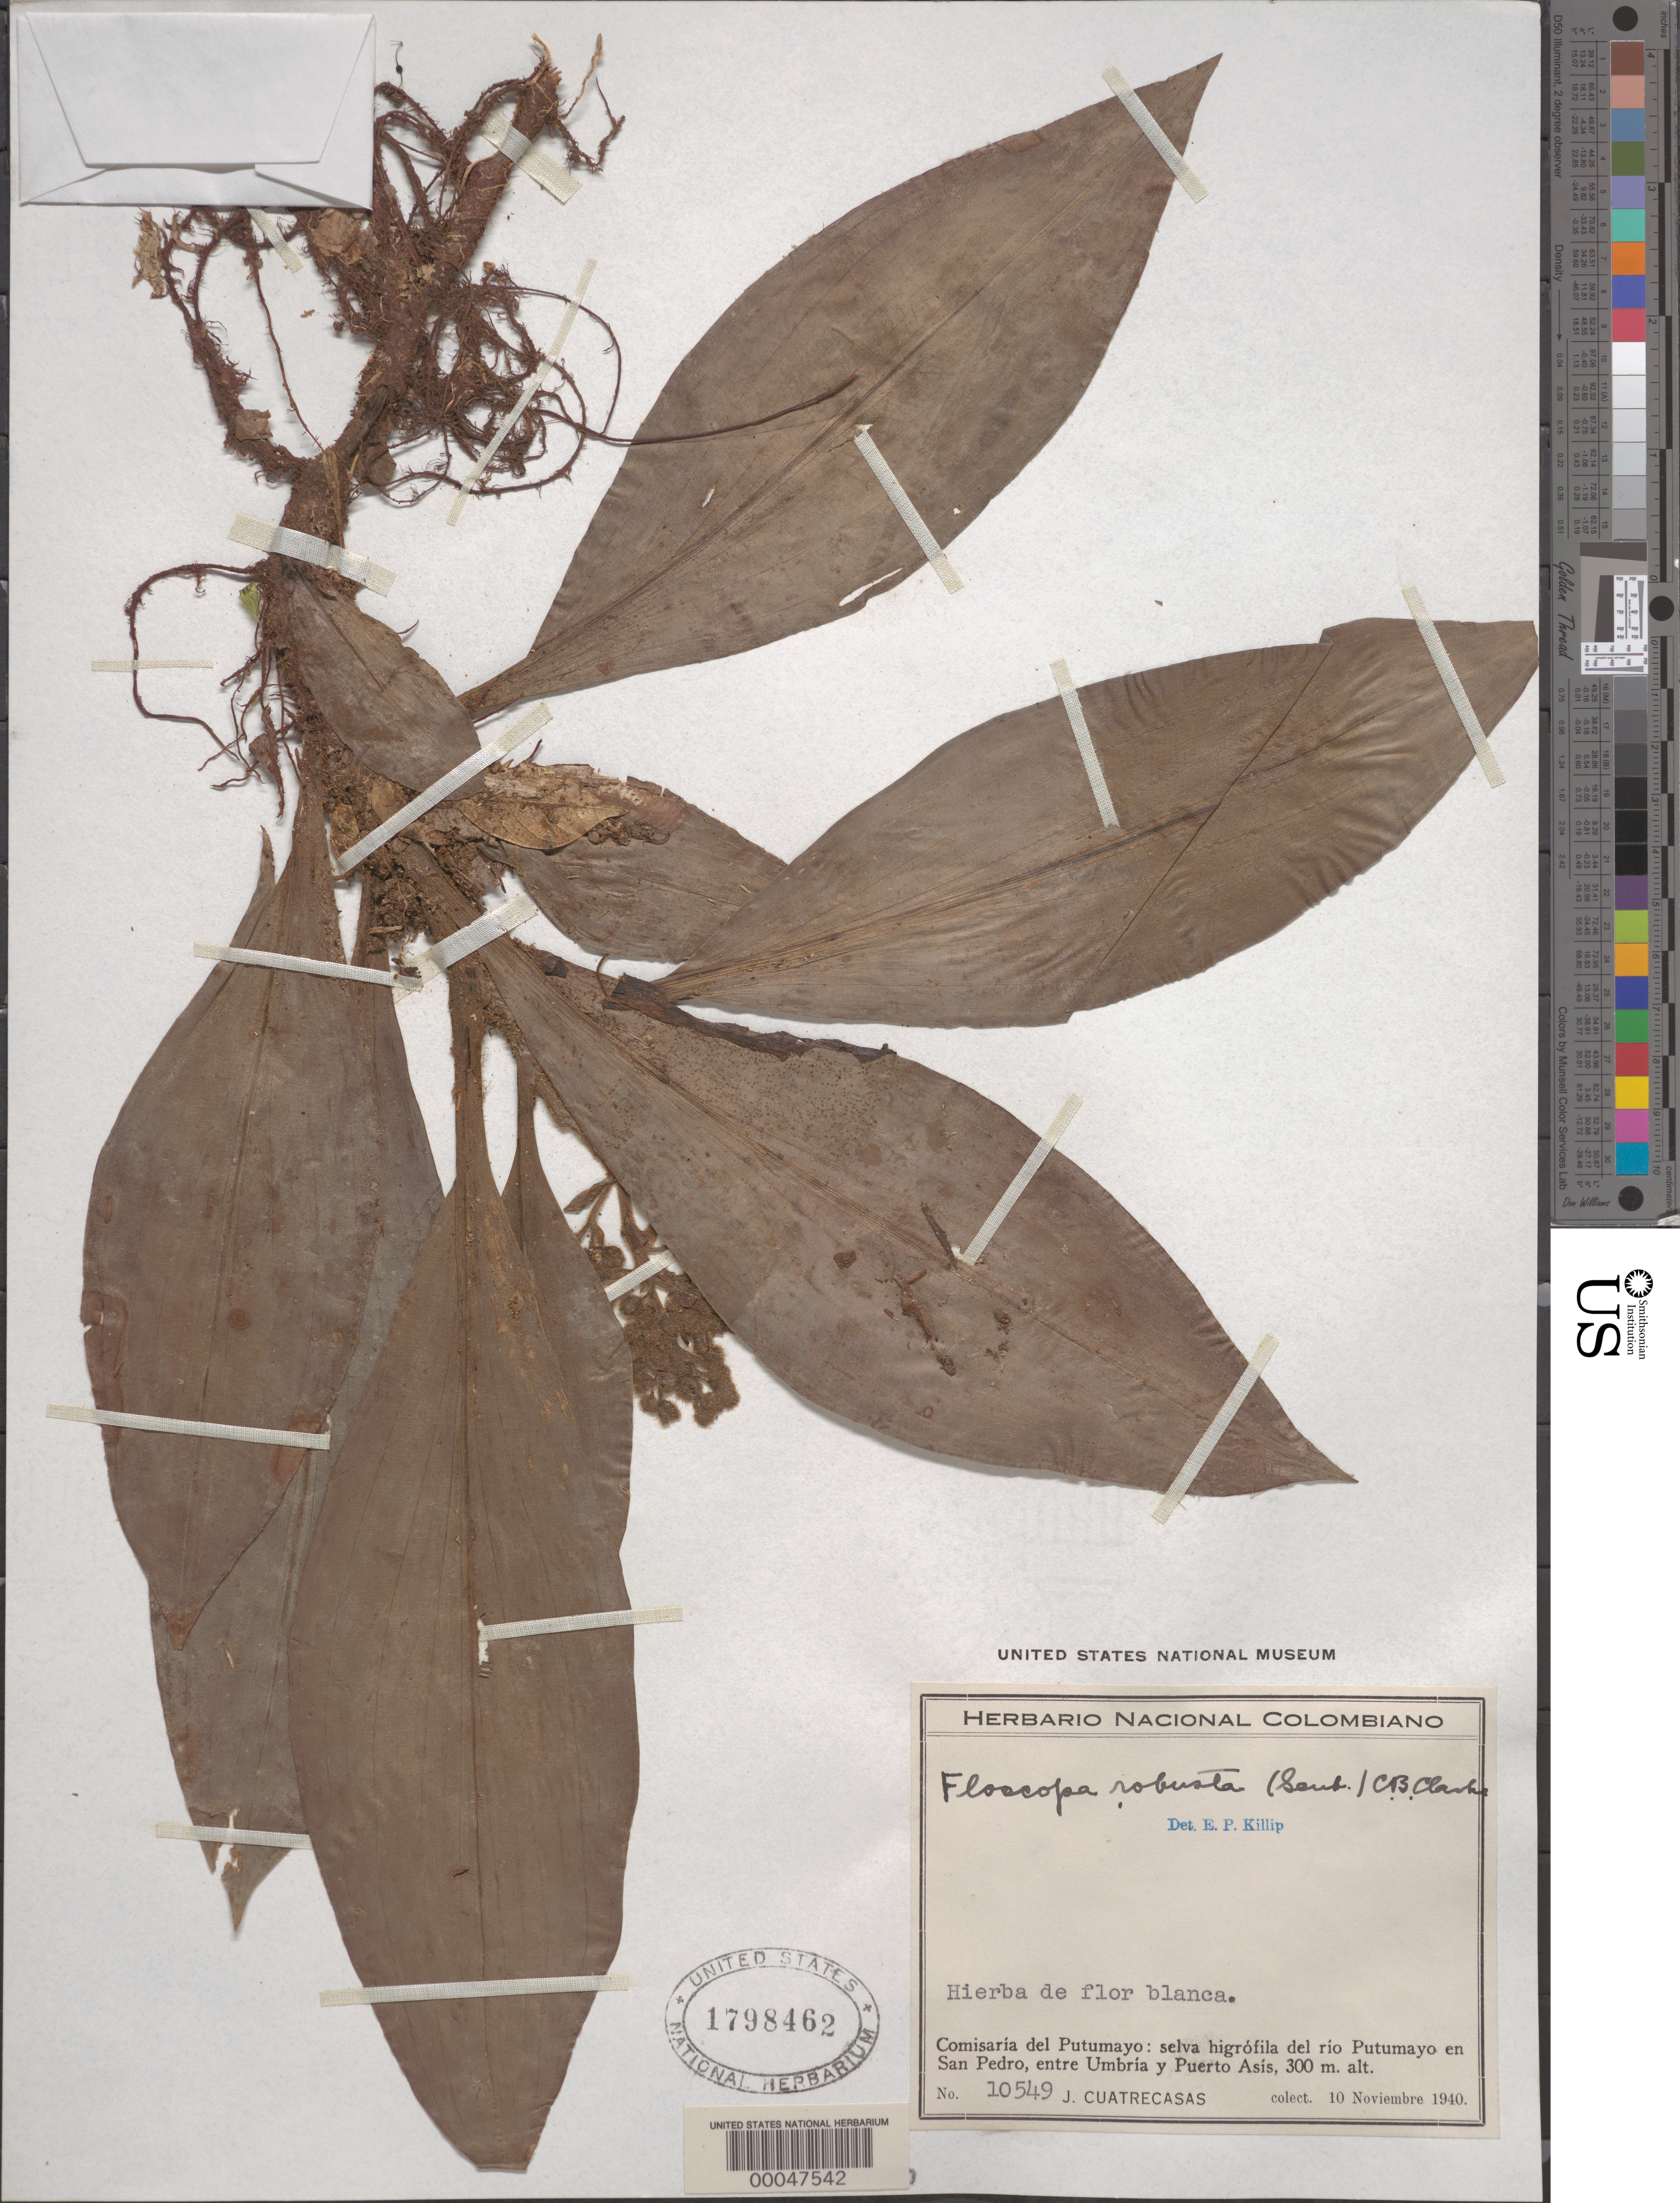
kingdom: Plantae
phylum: Tracheophyta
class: Liliopsida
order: Commelinales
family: Commelinaceae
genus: Floscopa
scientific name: Floscopa robusta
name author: (Seub.) C.B. Clarke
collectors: J. Cuatrecasas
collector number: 10549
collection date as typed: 10 Nov 1940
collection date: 1940-11-10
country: Colombia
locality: Rio Putumayo, between Umbria and Peurto Asis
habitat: Riverbank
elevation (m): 300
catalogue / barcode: US 1798462